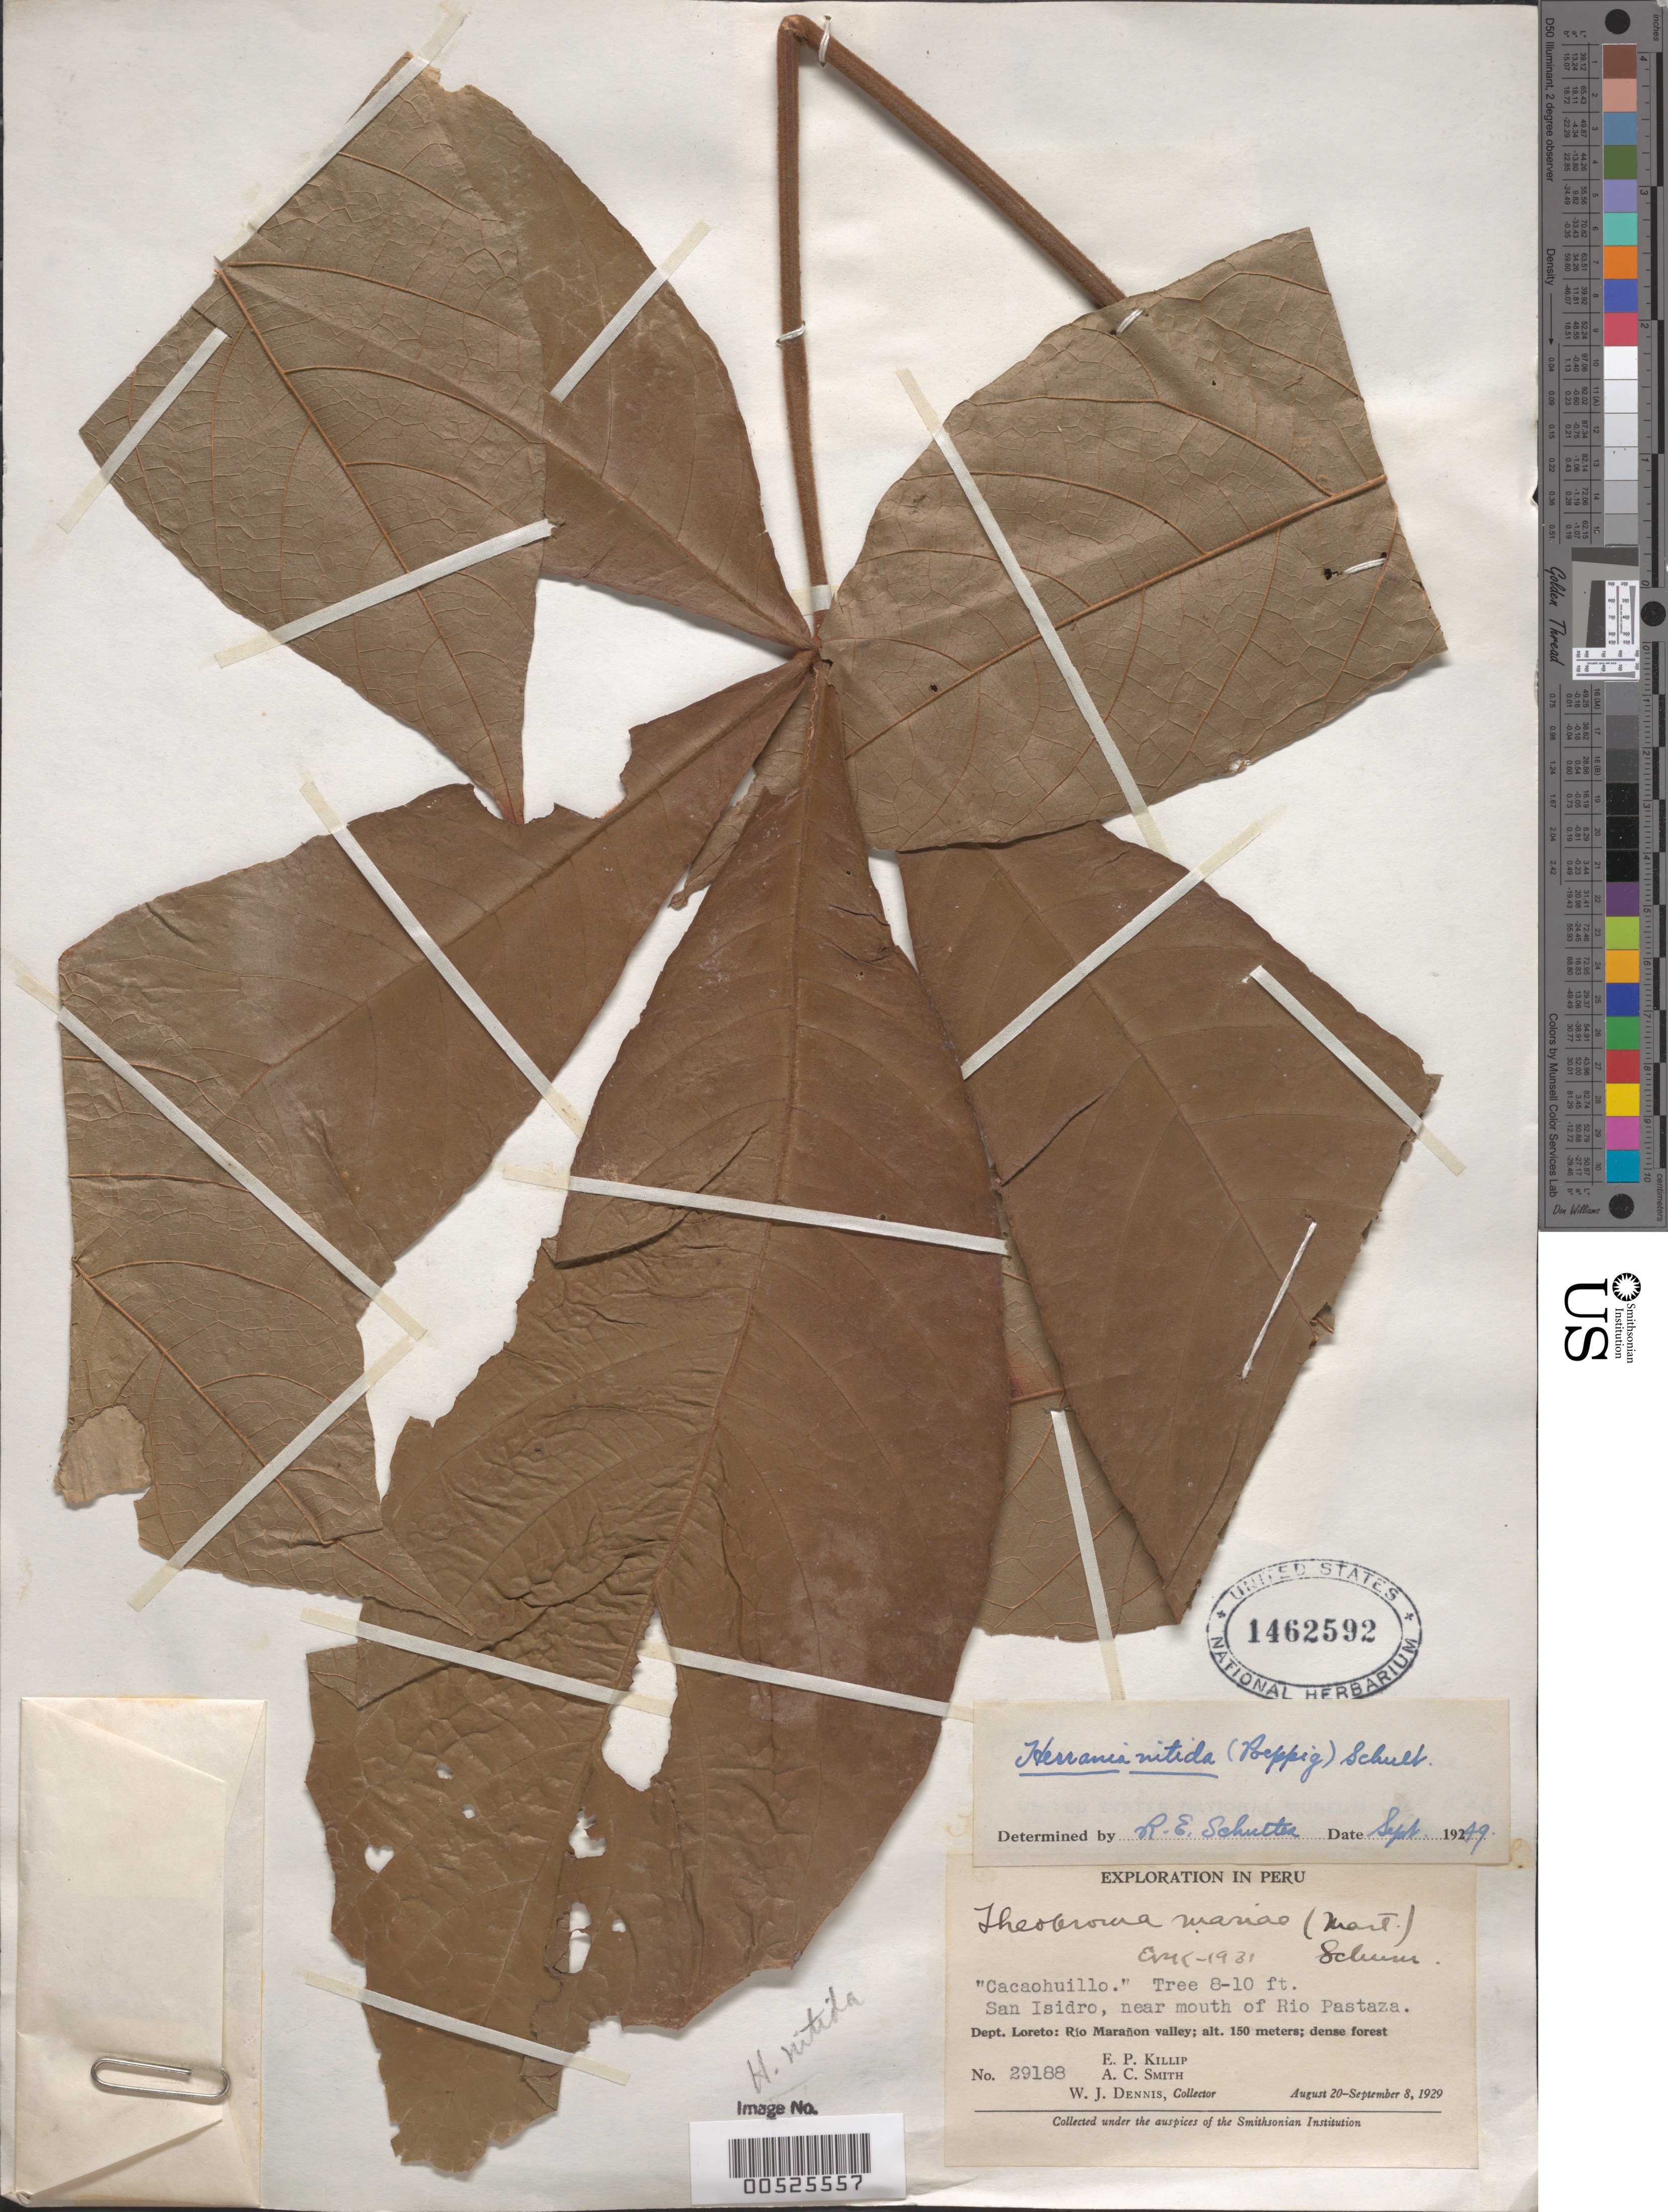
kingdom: Plantae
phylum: Tracheophyta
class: Magnoliopsida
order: Malvales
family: Malvaceae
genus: Herrania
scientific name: Herrania nitida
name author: (Poepp.) R.E. Schult.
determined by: Schultes, R. E.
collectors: E. P. Killip, A. C. Smith & W. J. Dennis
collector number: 29188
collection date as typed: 20 Aug 1929 to 08 Sep 1929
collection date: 1929-08-20/1929-09-08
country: Peru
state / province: Loreto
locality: San Isidro, near mouth of Río Pastaza; Río Marañon valley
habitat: dense forest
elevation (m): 150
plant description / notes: Common name: cacaohuillo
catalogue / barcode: US 1462592